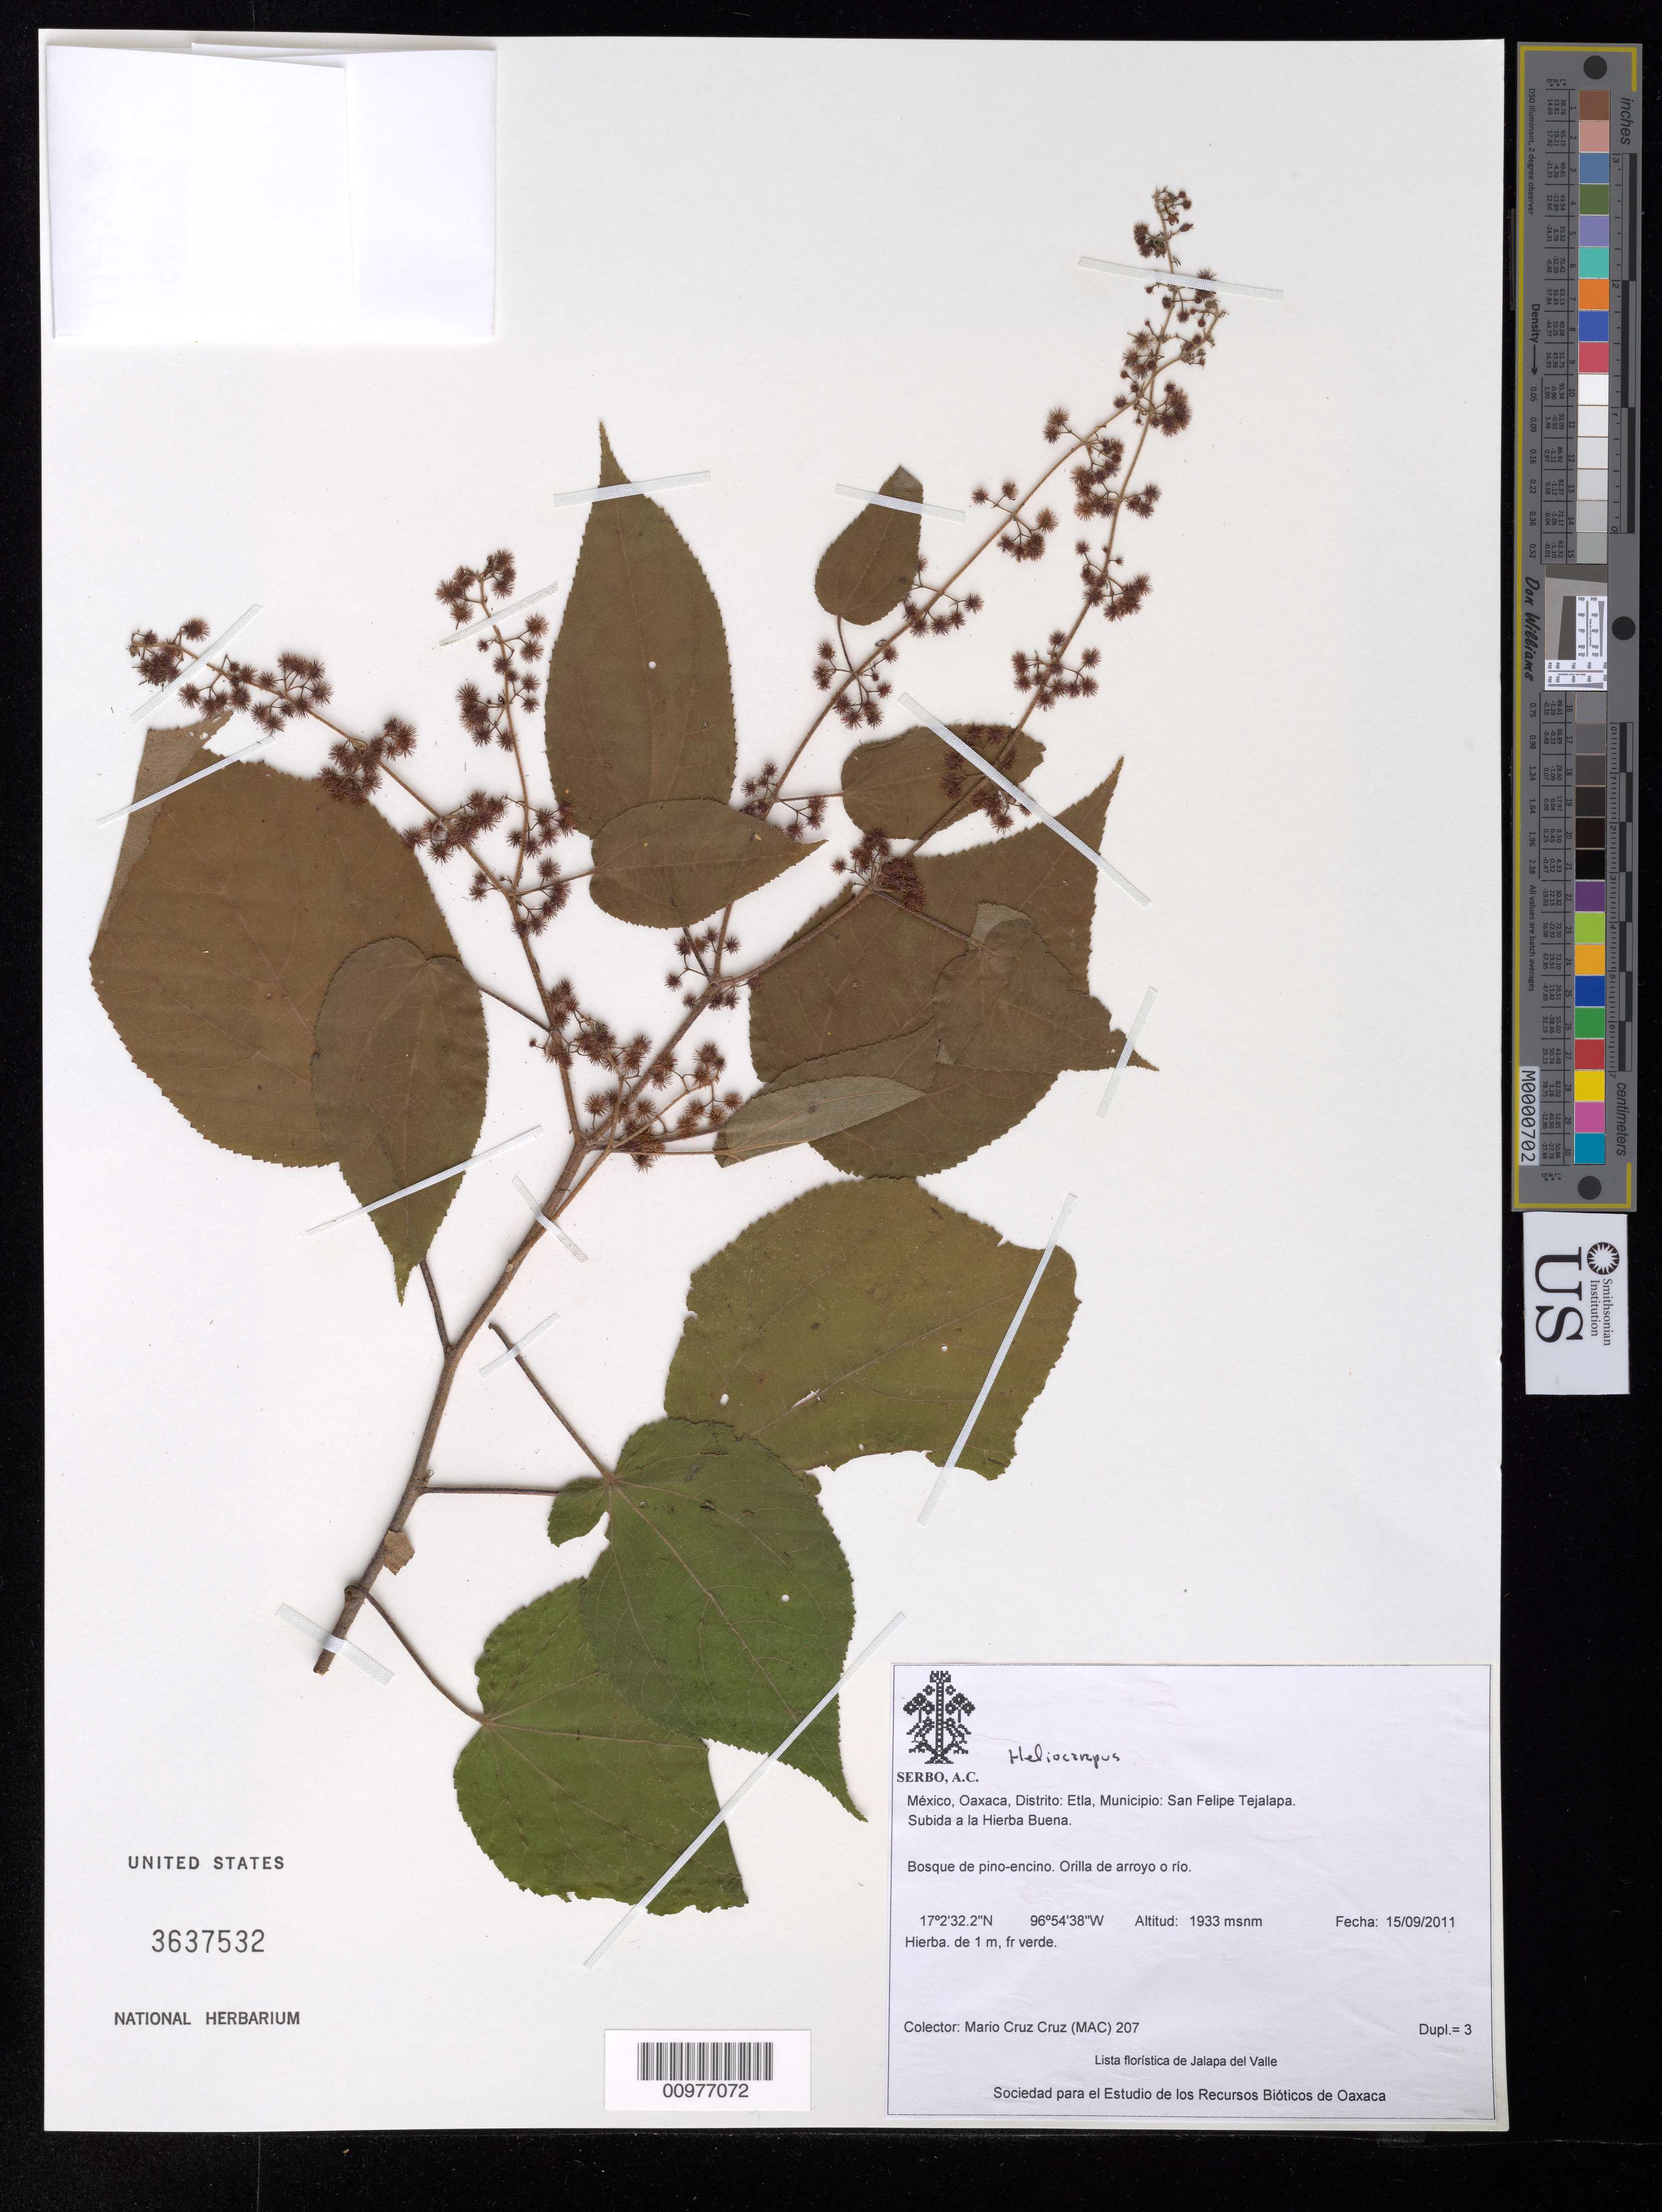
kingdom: Plantae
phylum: Tracheophyta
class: Magnoliopsida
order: Malvales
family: Malvaceae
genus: Triumfetta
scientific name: Triumfetta galeottiana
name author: Turcz.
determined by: Dorr, Laurence J., Curator (BOT), Smithsonian Institution - National Museum of Natural History (UNITED STATES)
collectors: M. Cruz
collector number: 207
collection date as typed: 15/09/2011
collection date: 2011-09-15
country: Mexico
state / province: Oaxaca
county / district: Etla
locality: Municipio: San Felipe Tejalapa. Subida a la Hierba Buena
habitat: Bosque de pino-encino. Orilla de arroyo o rio.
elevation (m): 1933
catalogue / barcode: US 3637532